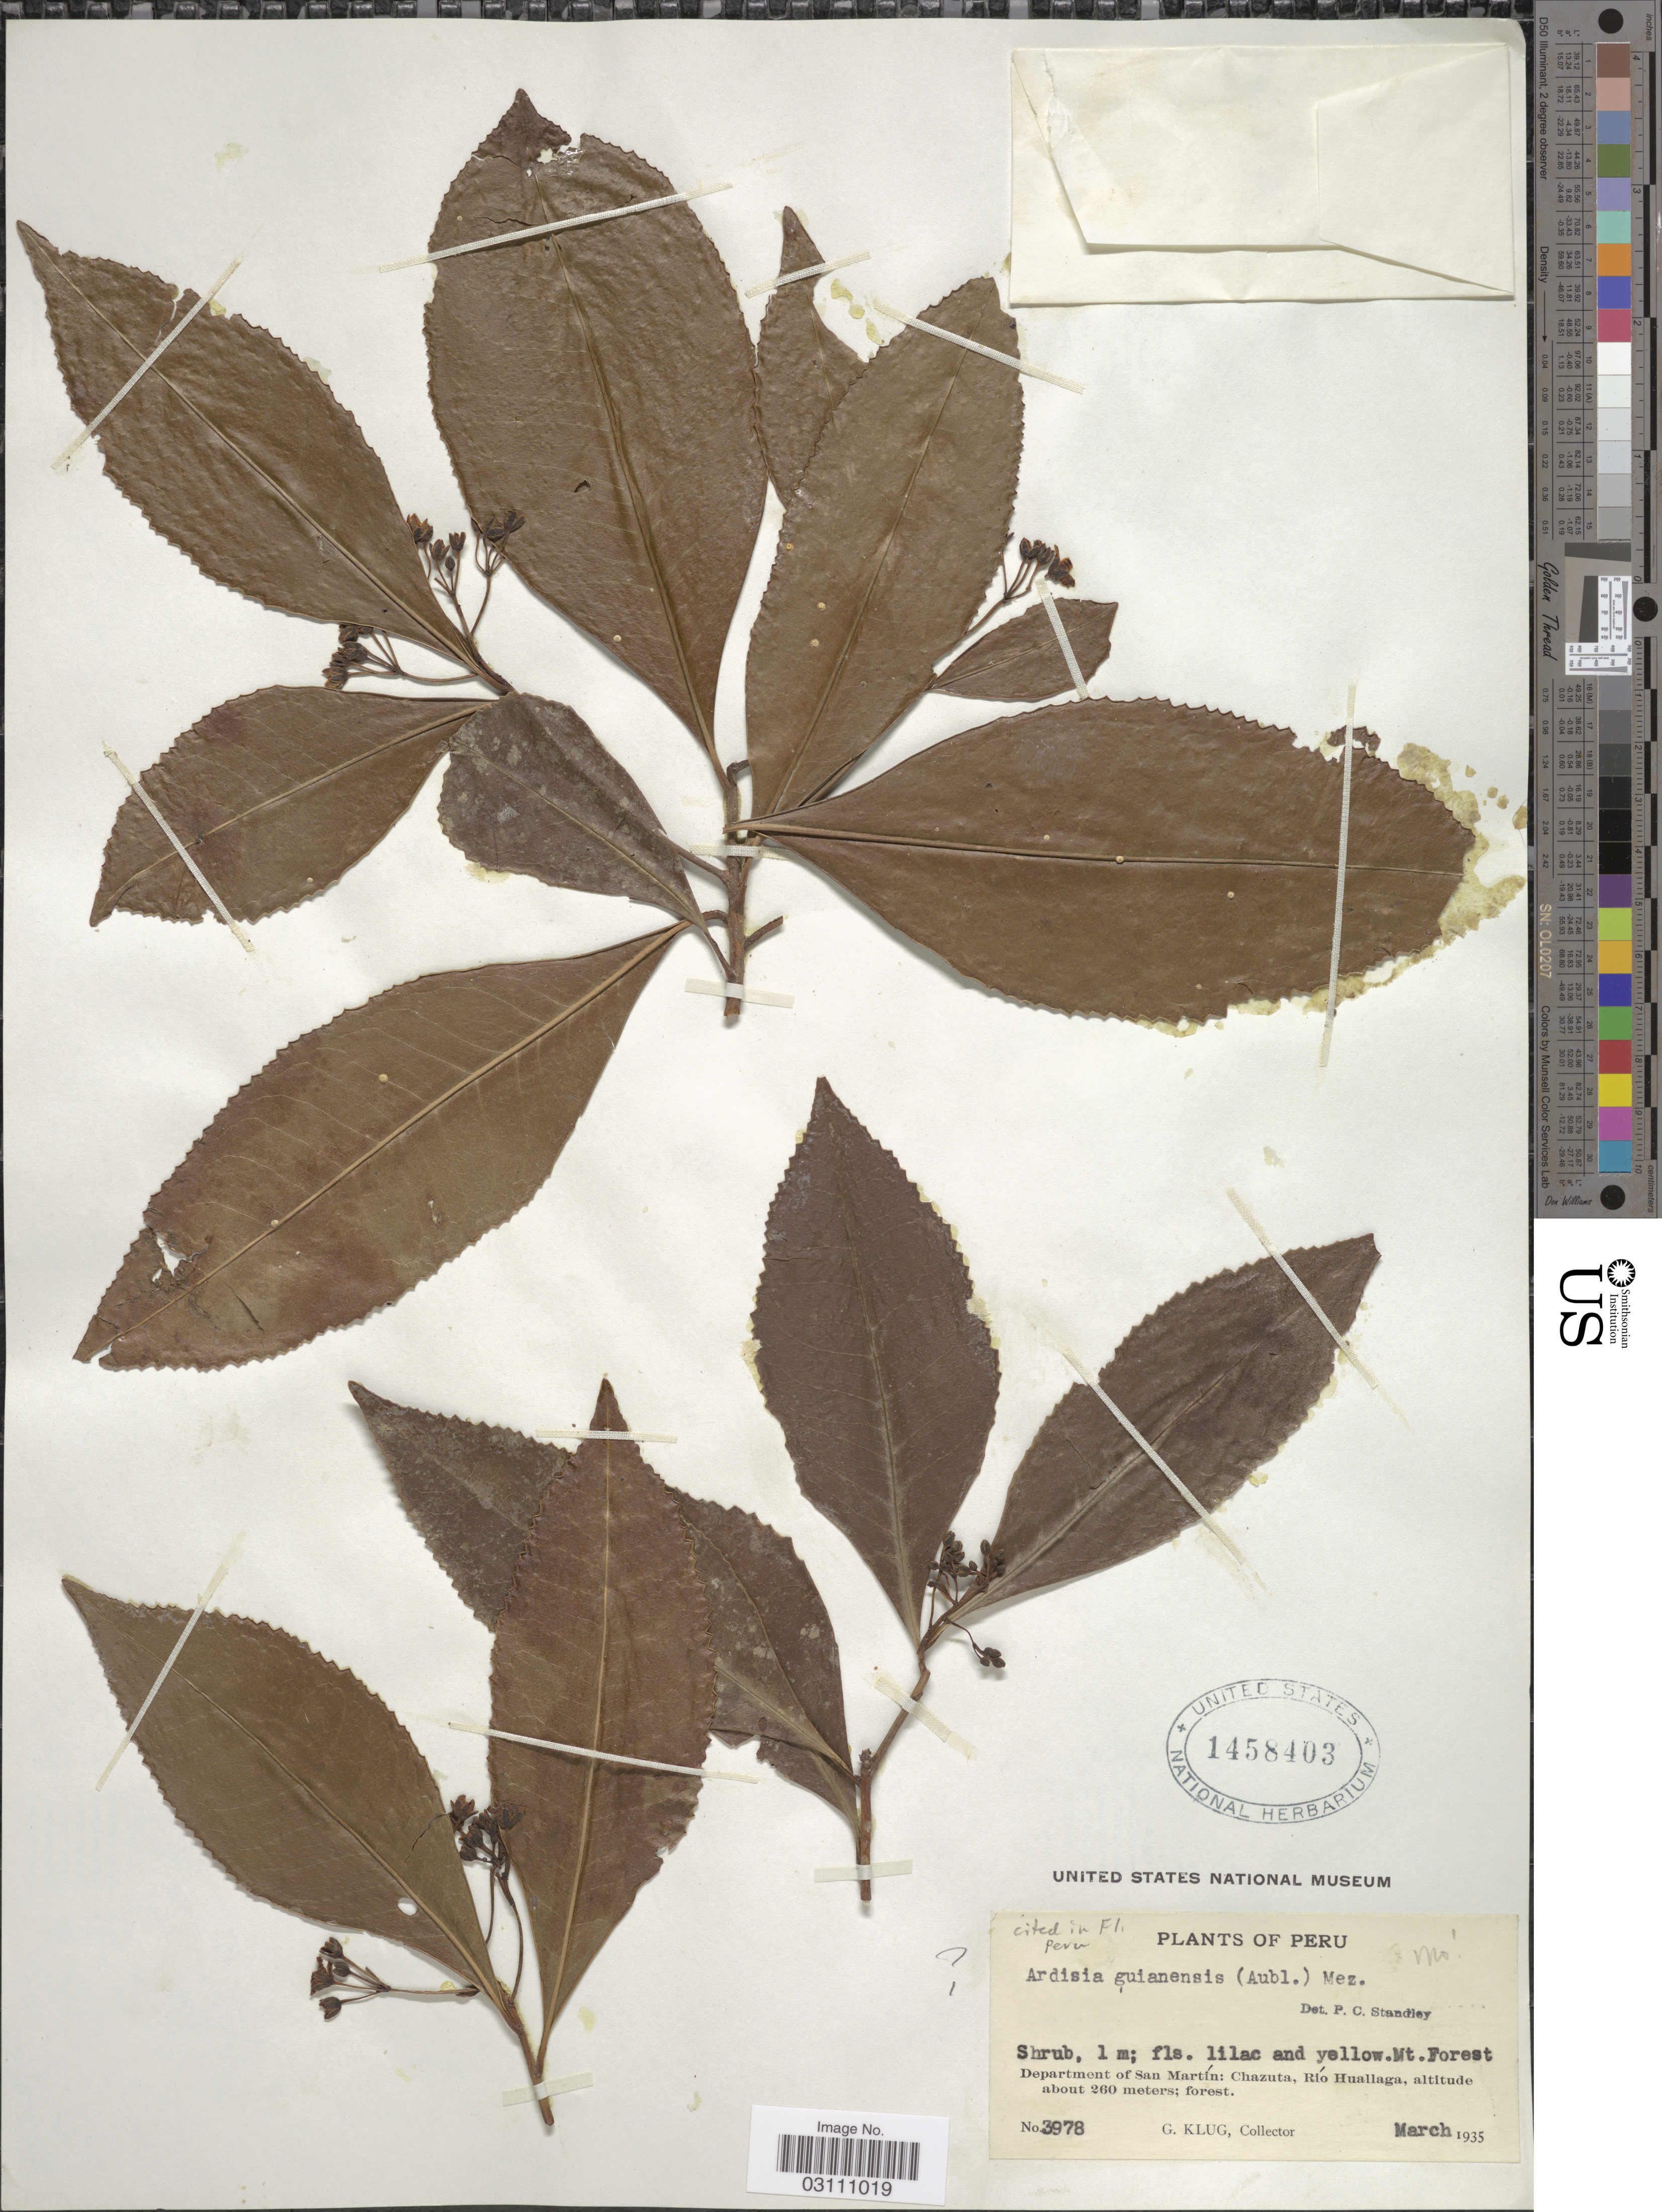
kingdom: Plantae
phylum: Tracheophyta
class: Magnoliopsida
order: Ericales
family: Primulaceae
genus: Ardisia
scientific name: Ardisia guianensis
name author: (Aubl.) Mez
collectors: G. Klug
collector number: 3978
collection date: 1935-03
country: Peru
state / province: San Martín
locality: Department of San Martín: Chazuta, Río Huallaga.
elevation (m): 260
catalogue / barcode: US 1458403